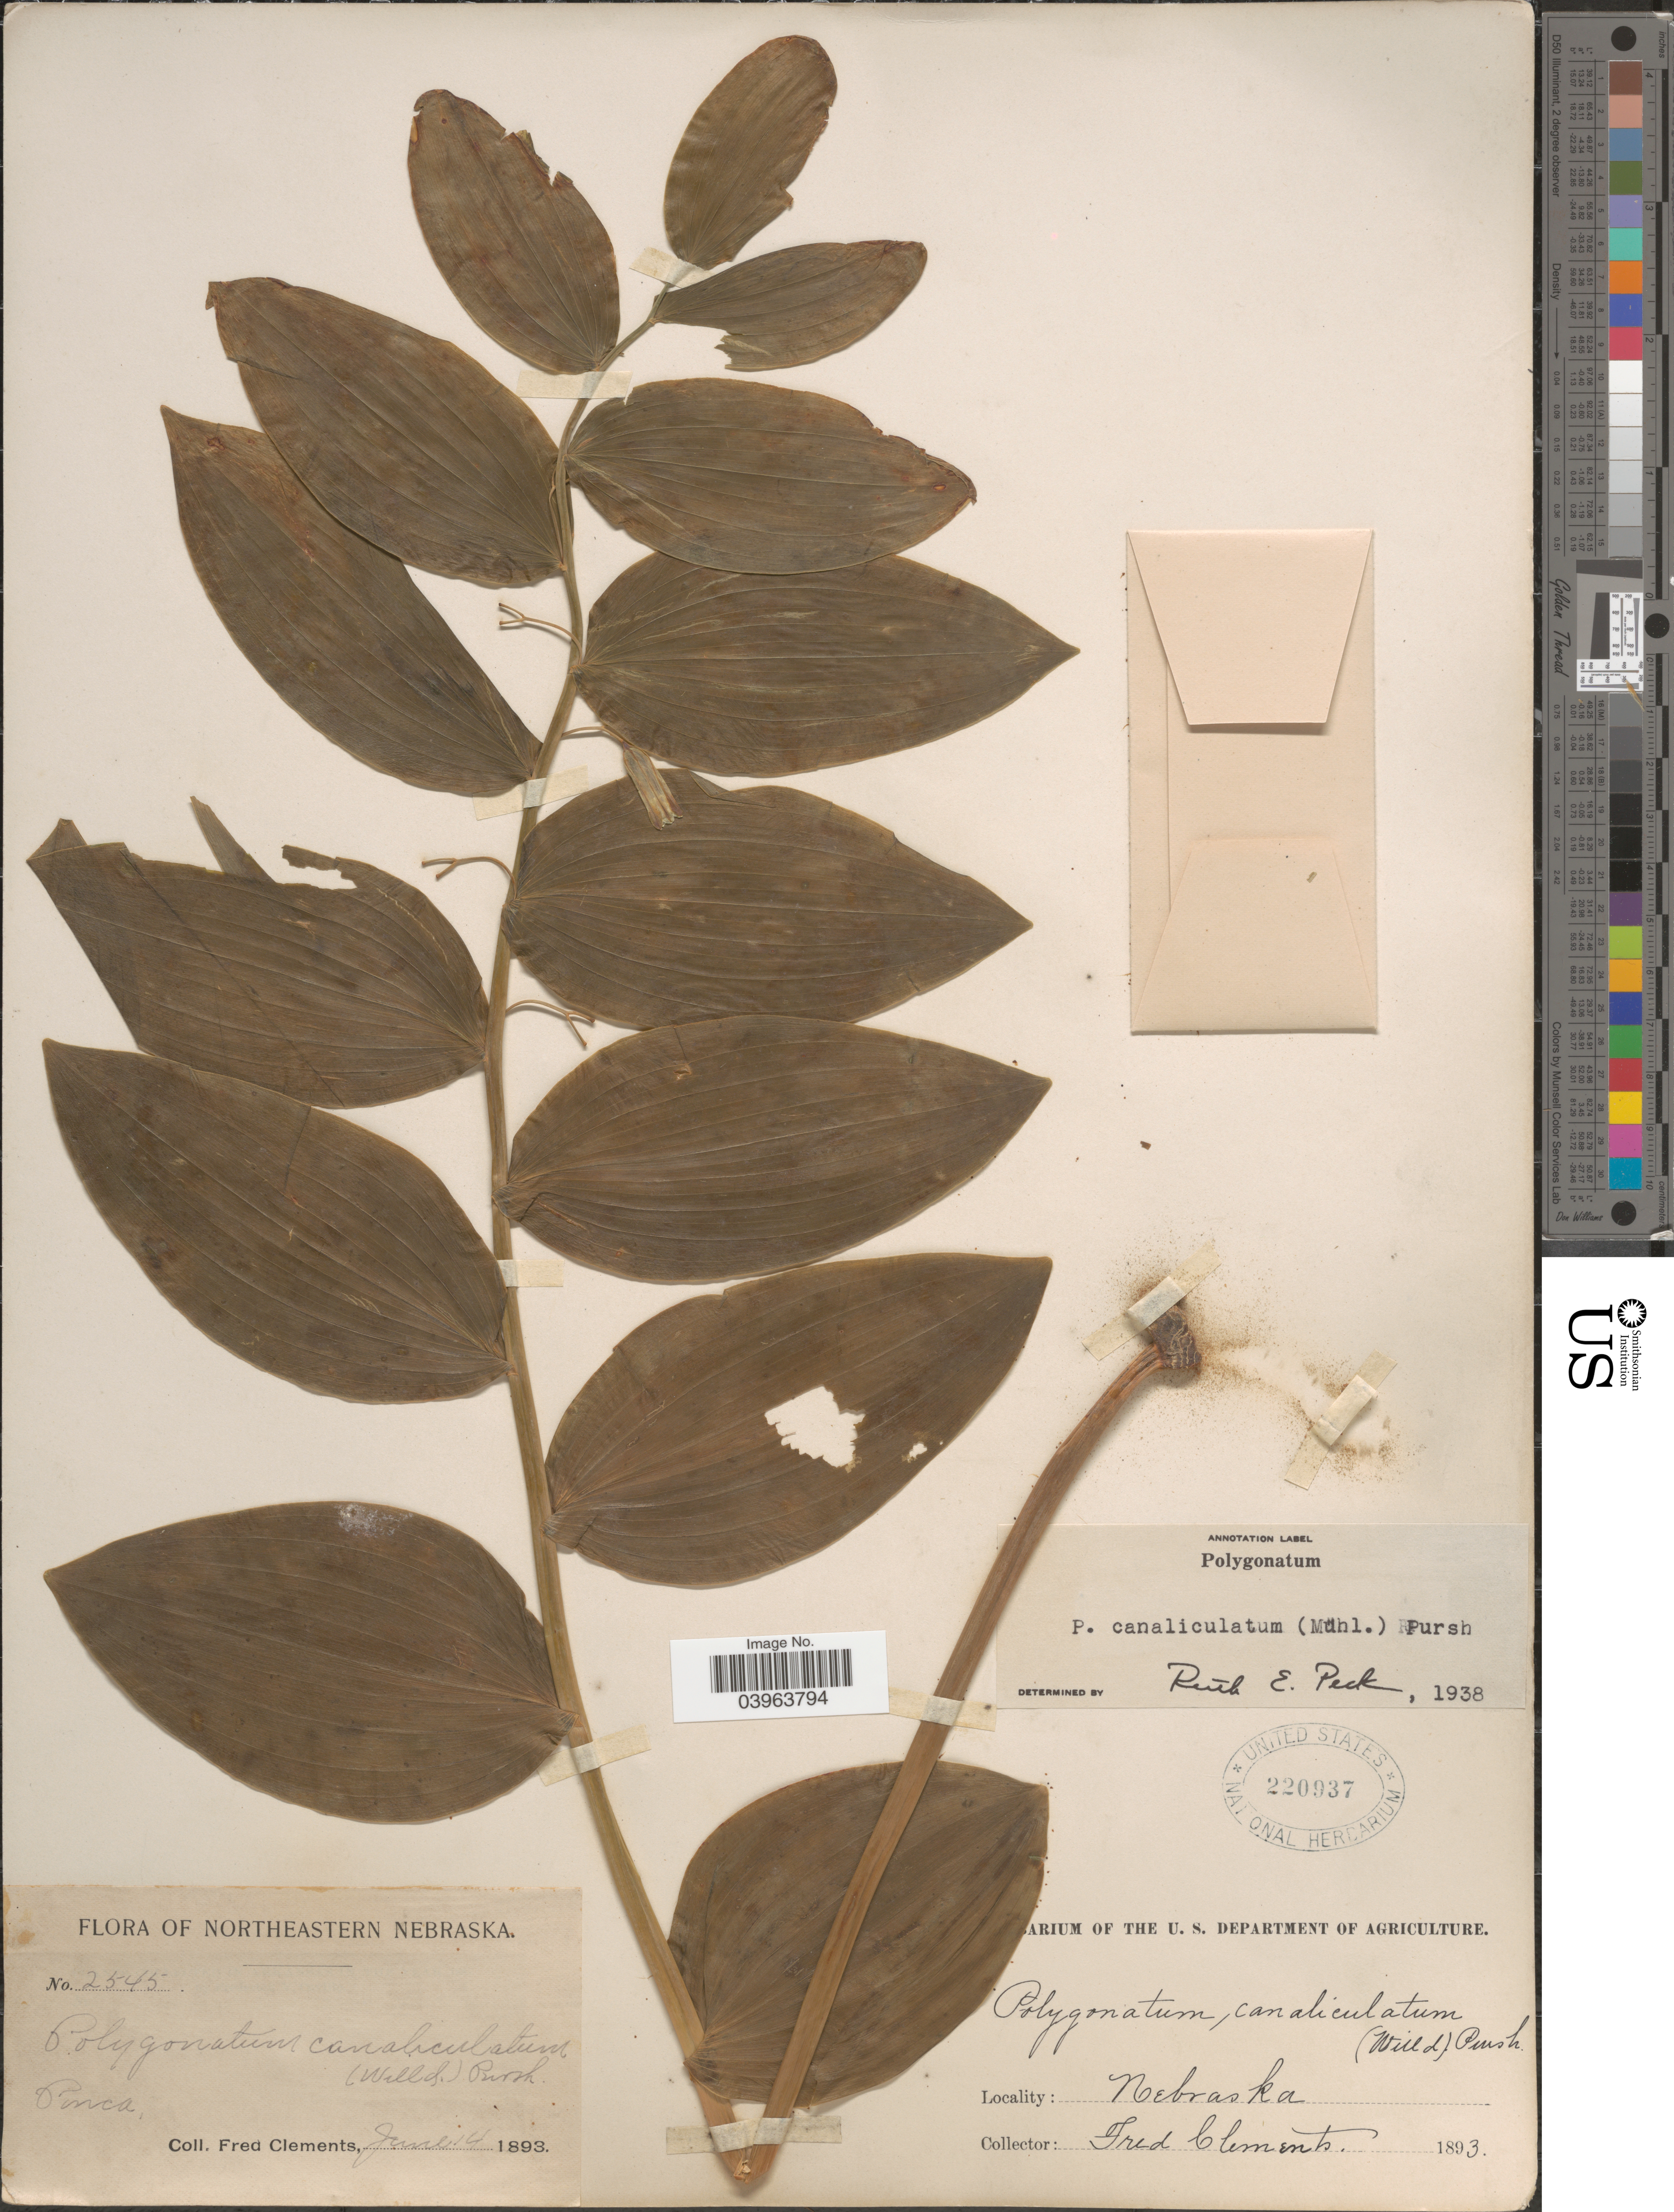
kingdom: Plantae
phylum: Tracheophyta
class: Liliopsida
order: Asparagales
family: Asparagaceae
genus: Polygonatum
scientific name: Polygonatum commutatum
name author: (Schult. f.) A. Dietr.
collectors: F. E. Clements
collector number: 2545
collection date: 1893-06-14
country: United States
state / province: Nebraska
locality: Northeastern Nebraska. Ponca.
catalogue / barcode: US 220937